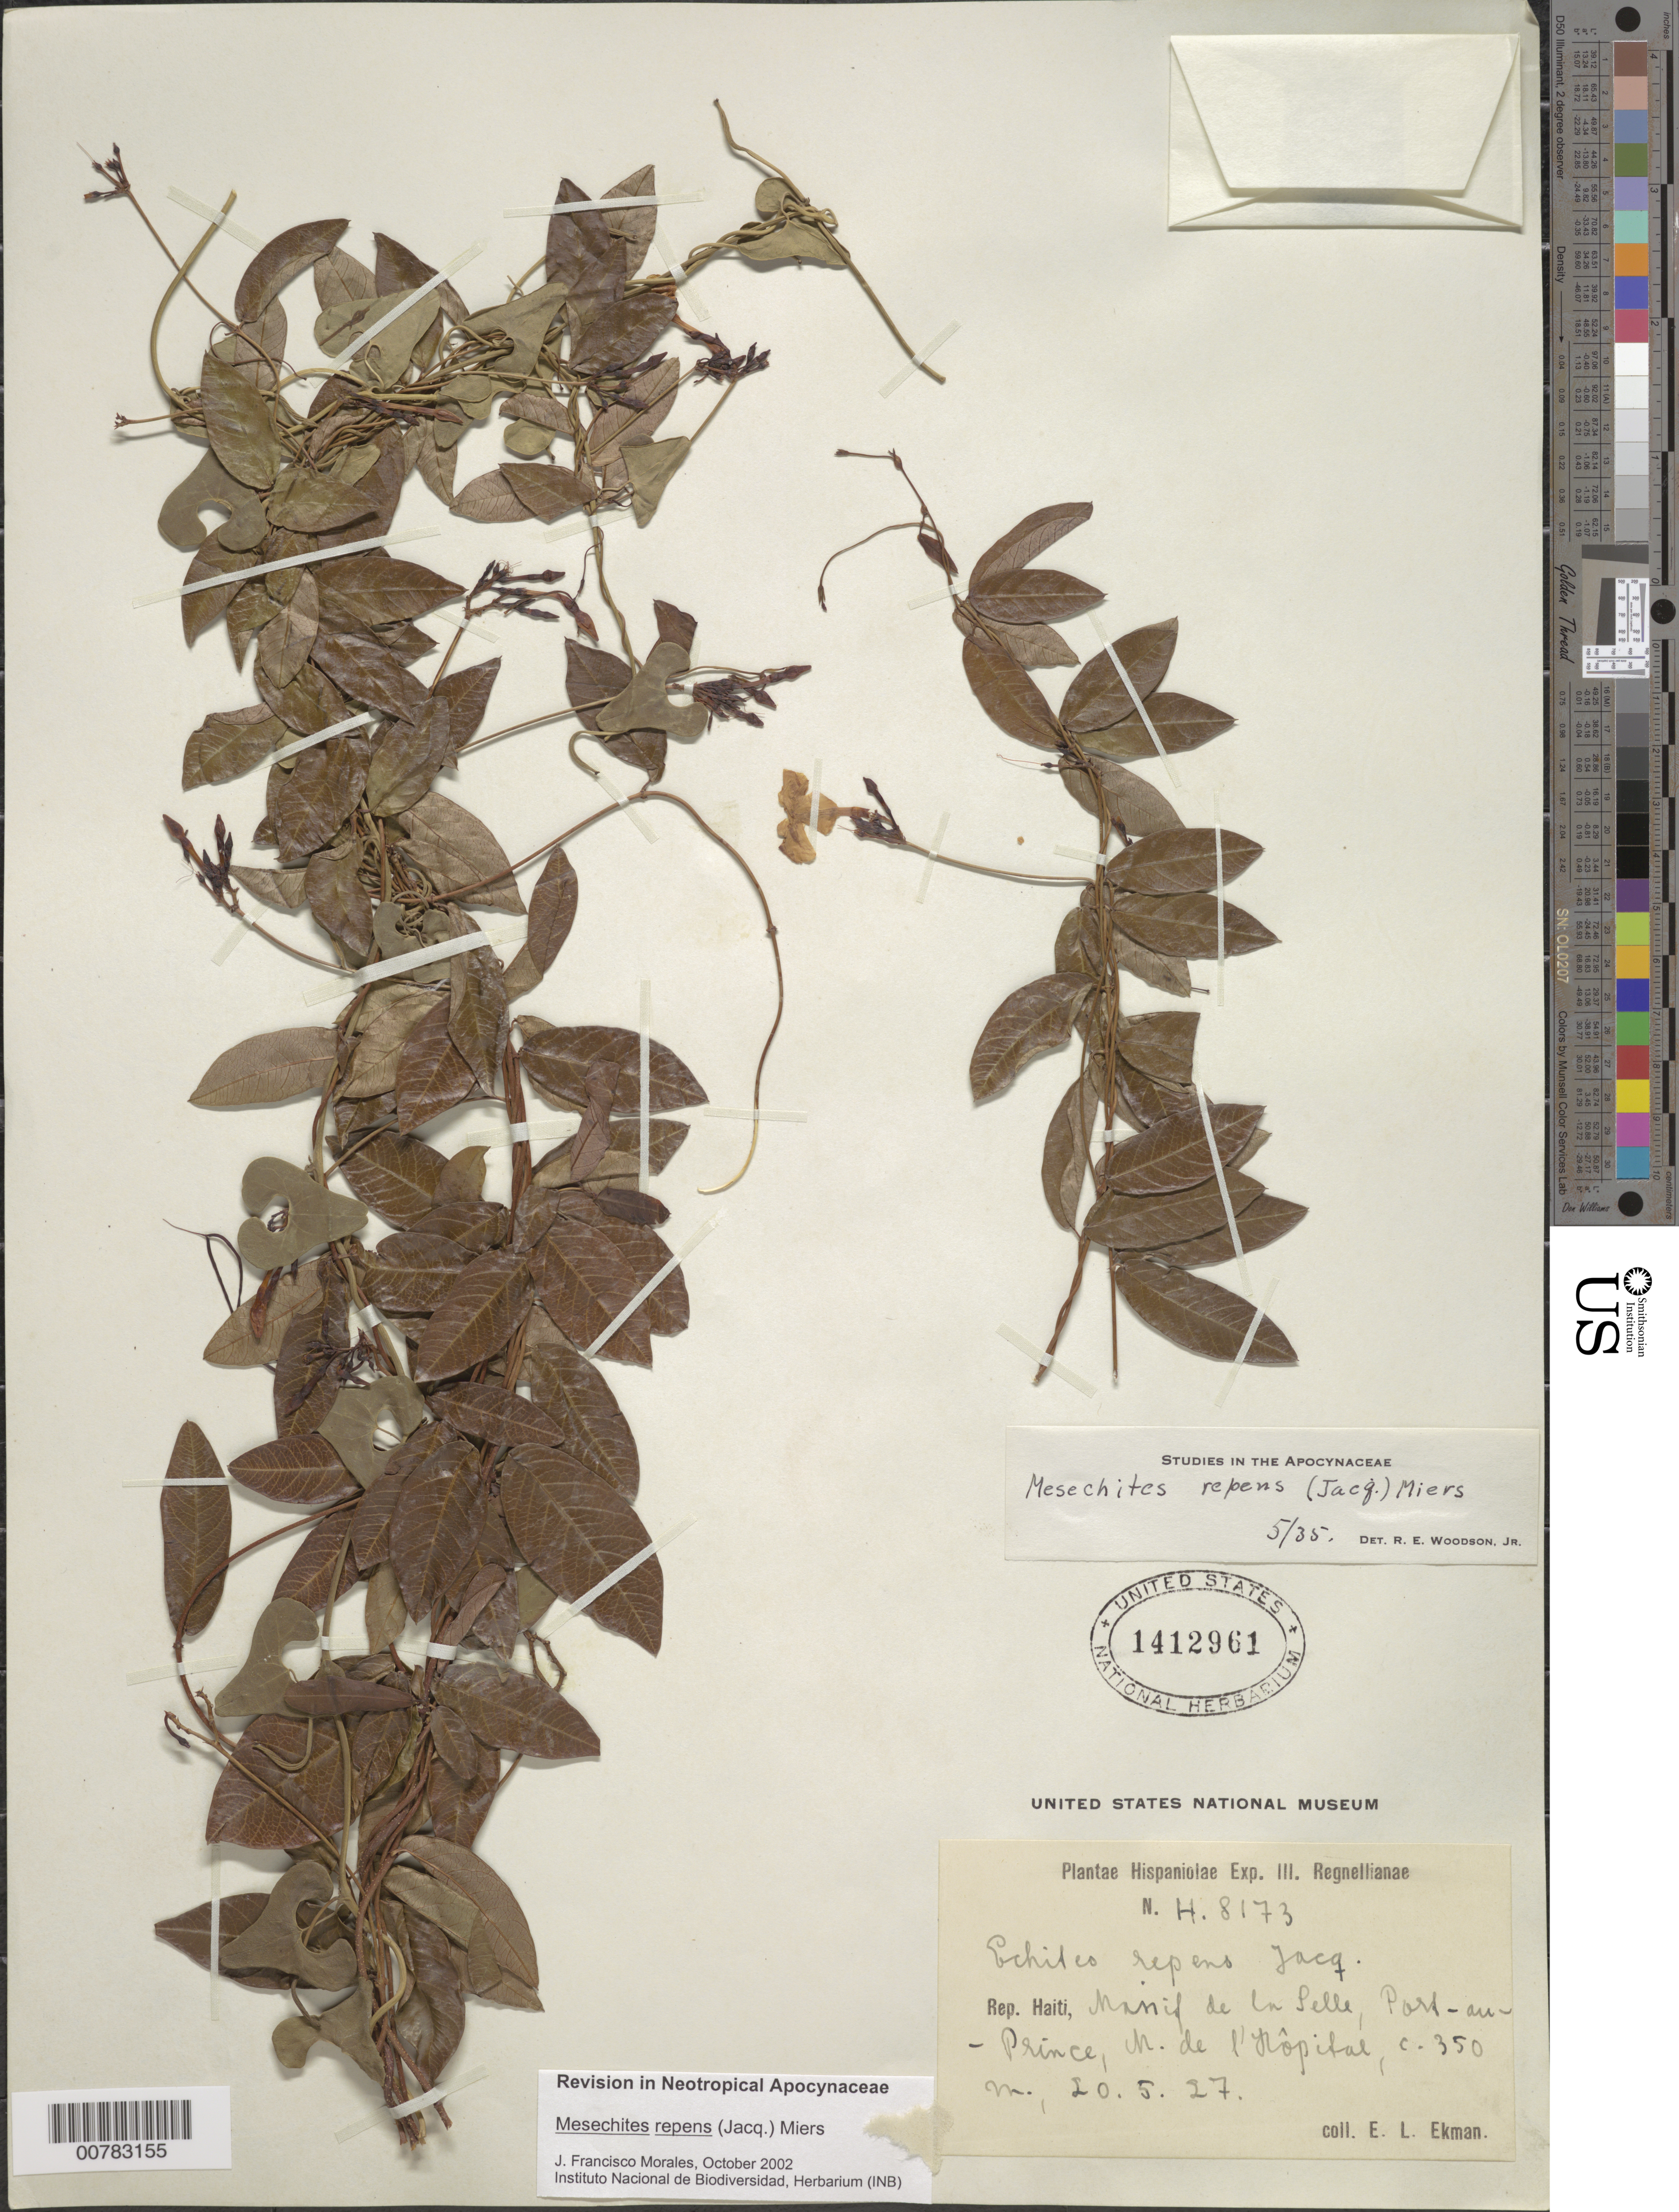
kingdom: Plantae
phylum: Tracheophyta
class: Magnoliopsida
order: Gentianales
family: Apocynaceae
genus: Mesechites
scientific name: Mesechites repens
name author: (Jacq.) Miers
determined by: Morales, J. F.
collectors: E. L. Ekman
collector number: H 8173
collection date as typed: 20 May 1927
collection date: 1927-05-20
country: Haiti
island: Hispaniola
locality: Massif de la Selle, Port-au-Prince, M. de l'Hôpital.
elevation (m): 350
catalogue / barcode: US 1412961